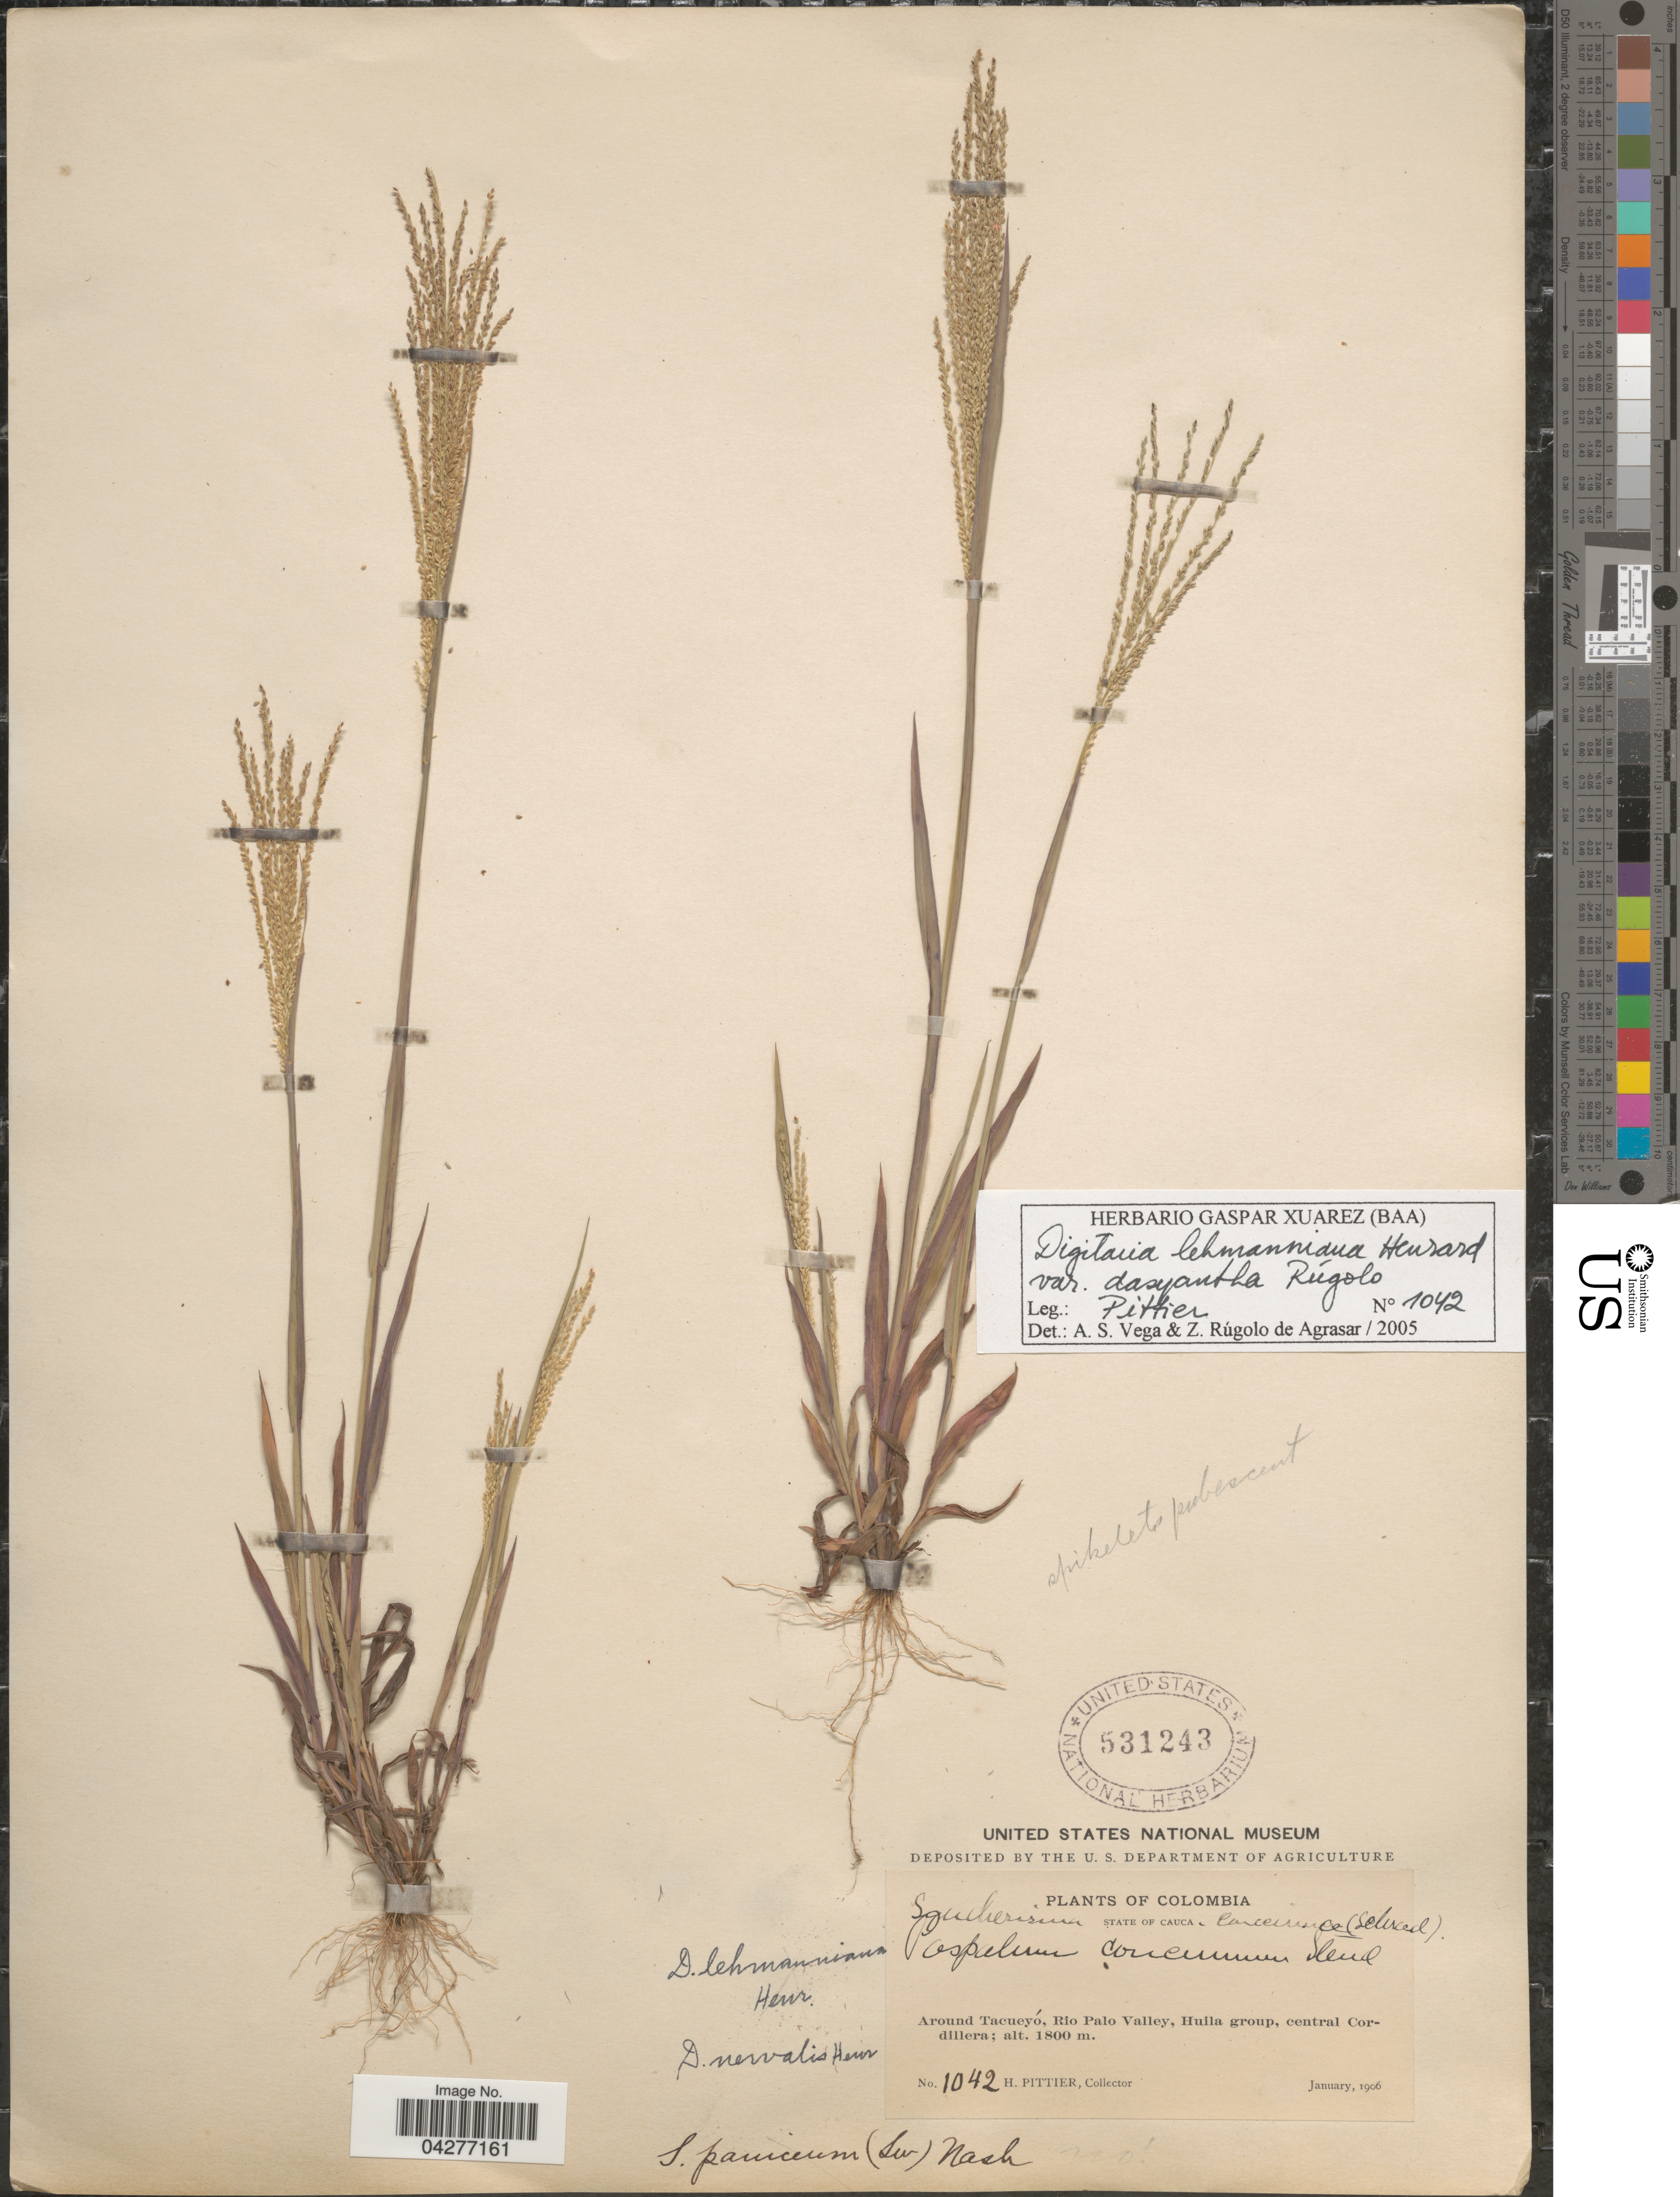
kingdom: Plantae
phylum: Tracheophyta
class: Liliopsida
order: Poales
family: Poaceae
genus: Digitaria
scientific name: Digitaria lehmanniana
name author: Henr.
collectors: H. F. Pittier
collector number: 1042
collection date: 1906-01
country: Colombia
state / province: Cauca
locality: Around Tacueyó, Rio Palo Valley, Huila group, central Cordillera.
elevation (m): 1800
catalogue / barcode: US 531243